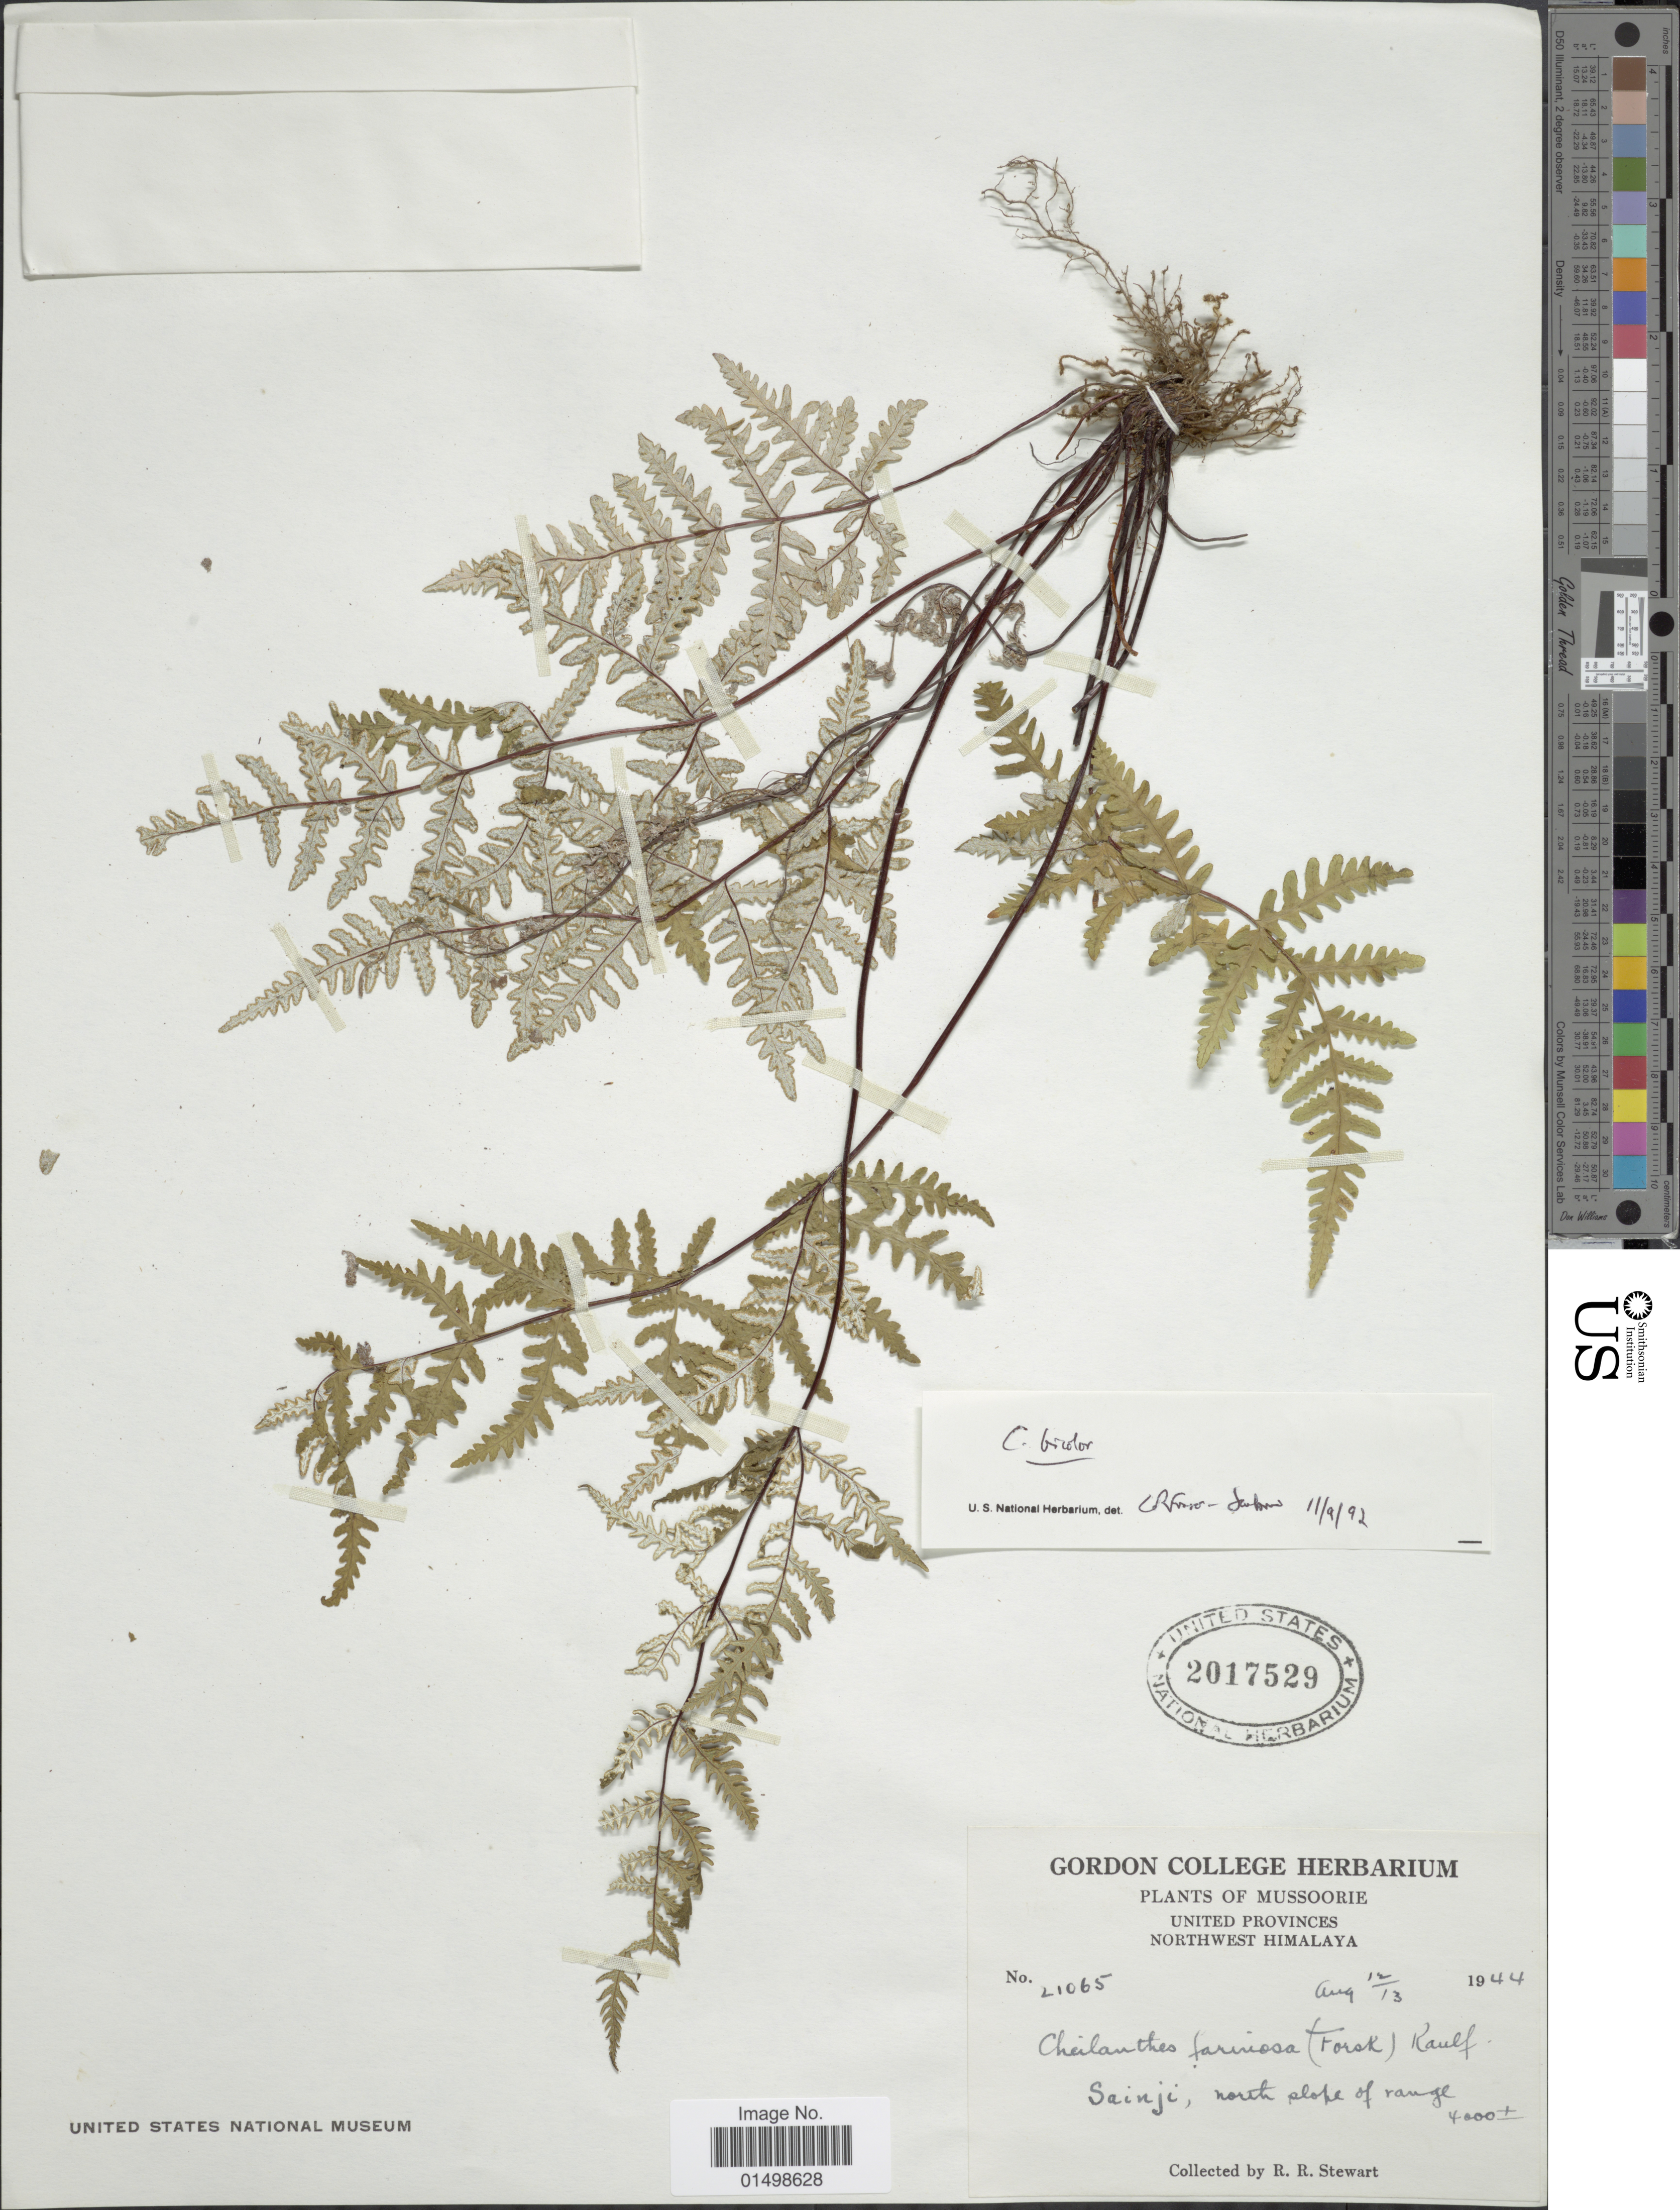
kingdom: Plantae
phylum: Tracheophyta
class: Polypodiopsida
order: Polypodiales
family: Pteridaceae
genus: Aleuritopteris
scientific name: Aleuritopteris subrufa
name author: (Baker) Ching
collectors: R. R. Stewart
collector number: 21065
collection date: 1944-08-12/1944-08-13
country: India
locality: Mussoorie, United Provinces, Northwest Himalaya, Sainji, north slope of range.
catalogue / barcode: US 2017529